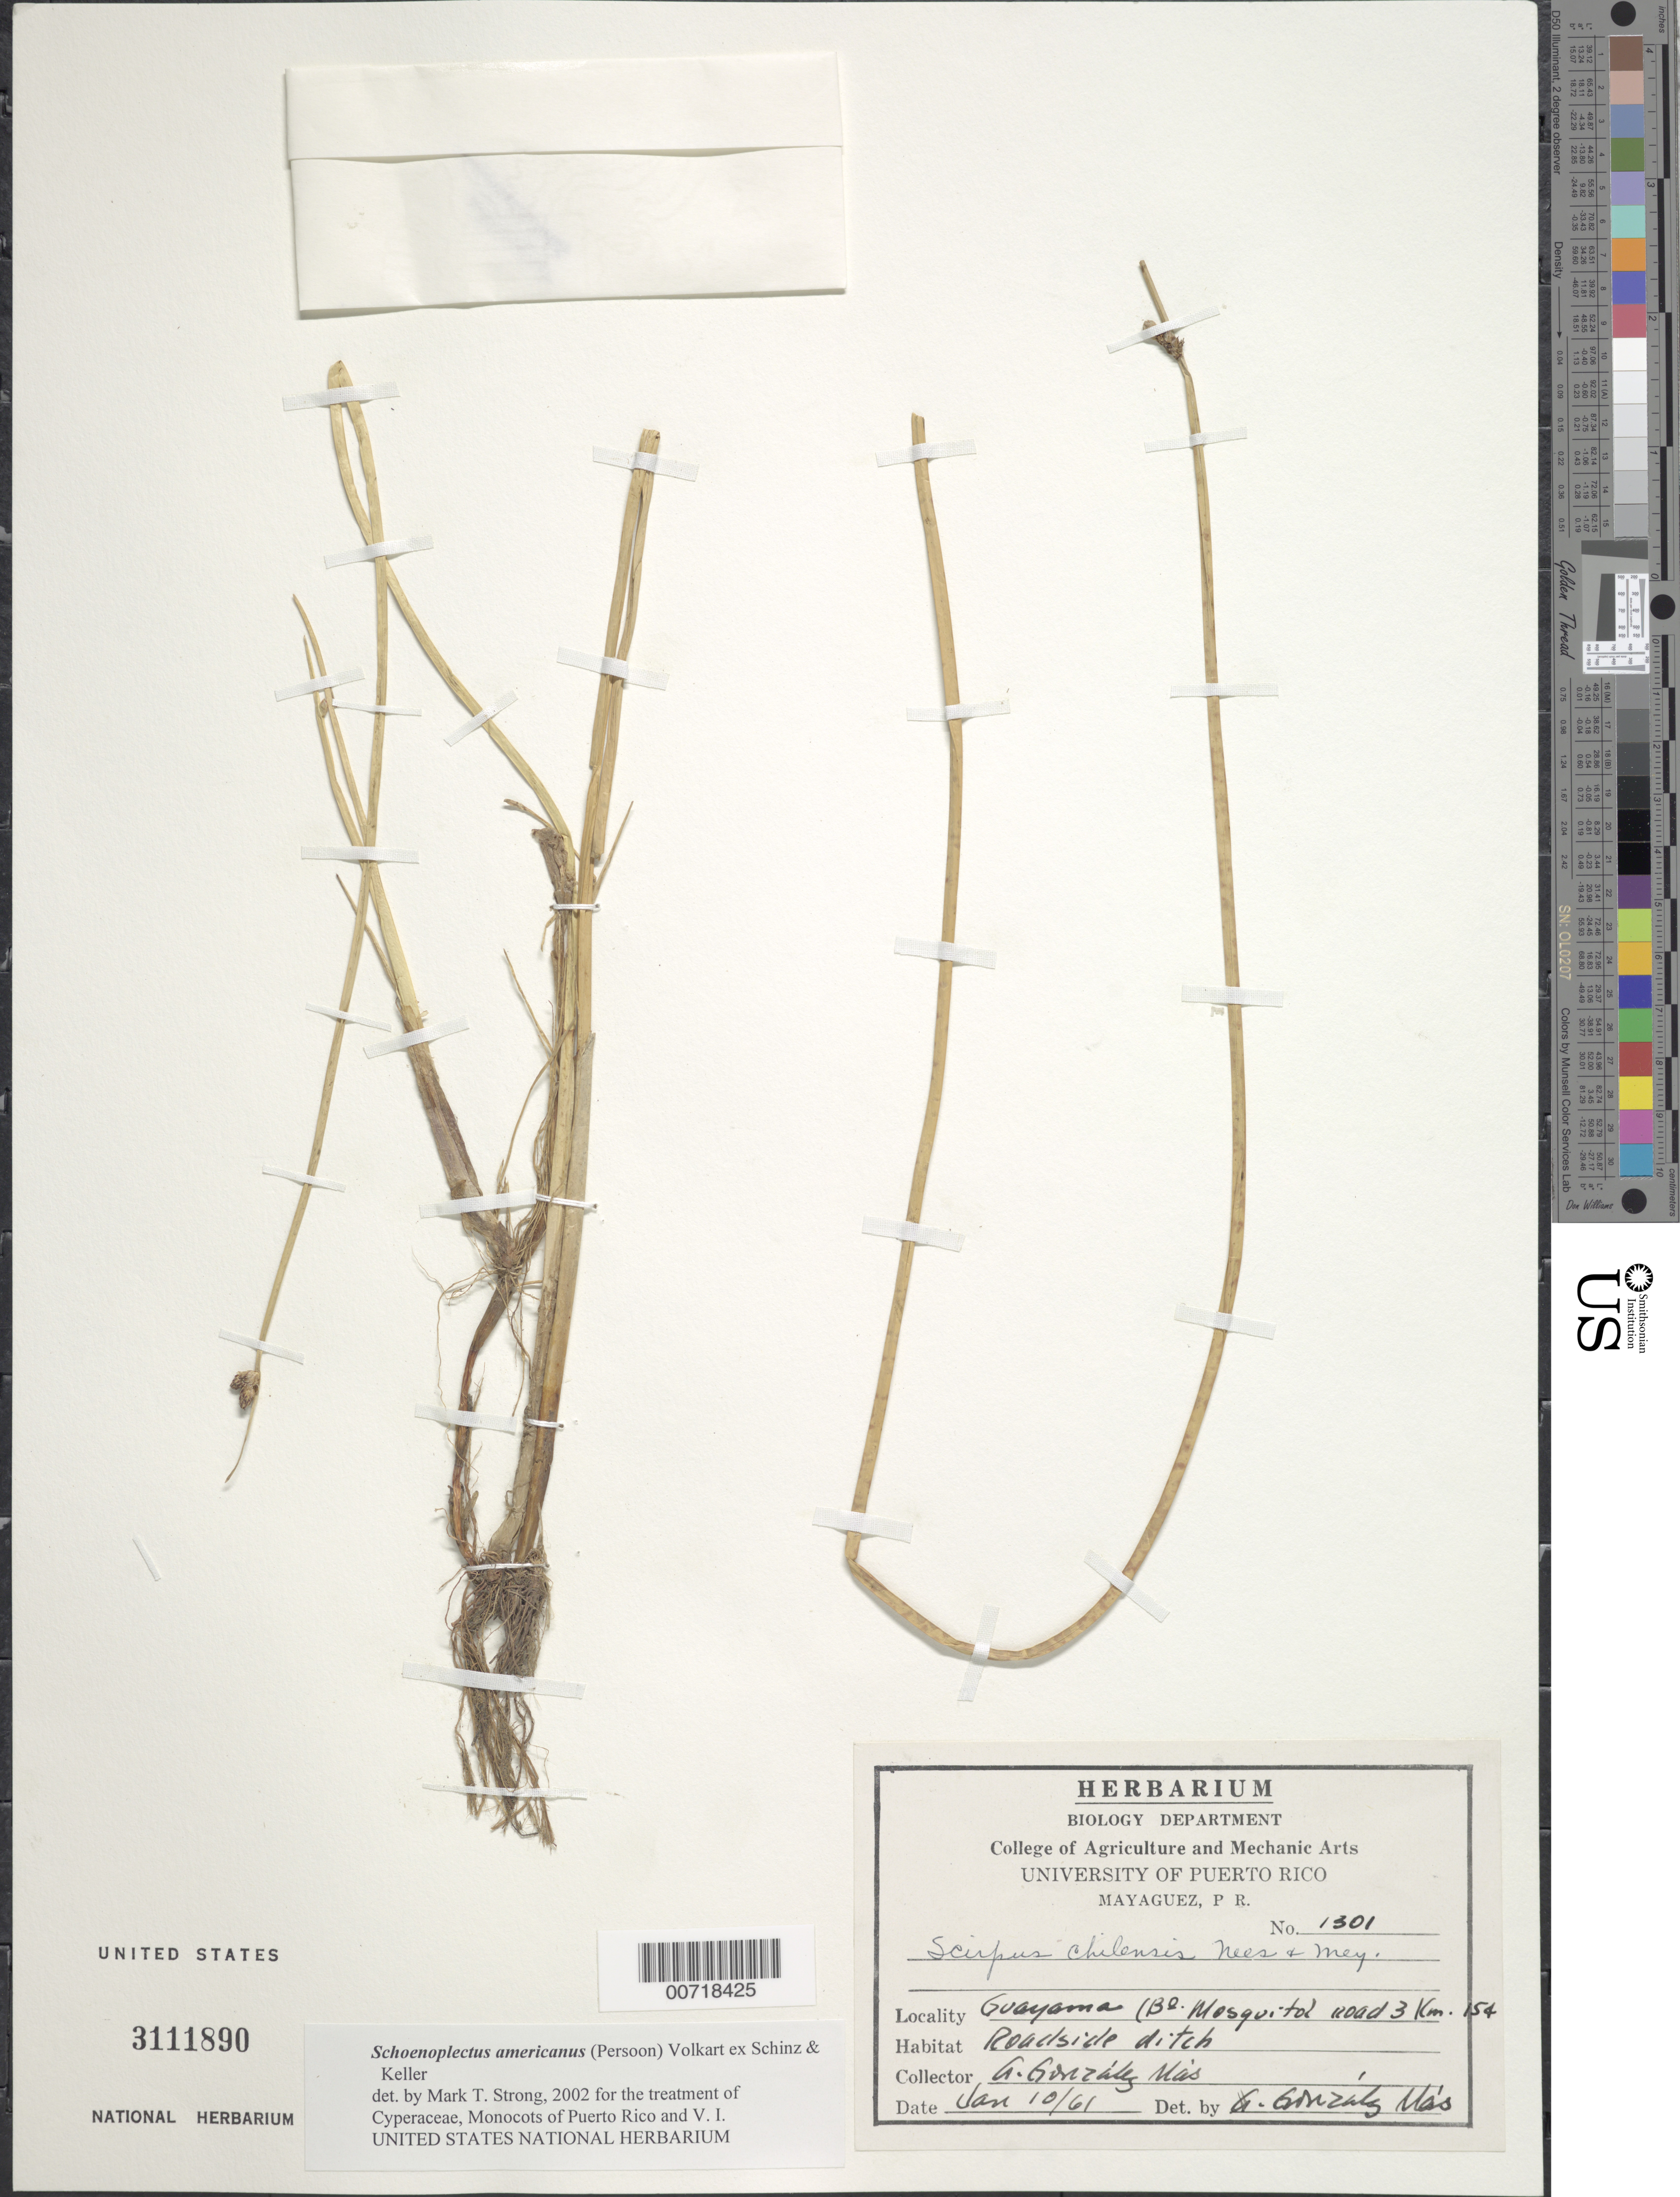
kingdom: Plantae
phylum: Tracheophyta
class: Liliopsida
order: Poales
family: Cyperaceae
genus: Schoenoplectus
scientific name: Schoenoplectus americanus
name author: (Pers.) Volkart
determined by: Strong, M. T., (US), Smithsonian Institution - National Museum of Natural History (UNITED STATES)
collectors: A. González Más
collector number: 1301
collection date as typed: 10 Jan 1961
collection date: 1961-01-10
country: Puerto Rico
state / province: Guayama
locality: Guayama: Bo. Mosquito, Rd 3, km 154.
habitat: Roadside ditch.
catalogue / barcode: US 3111890